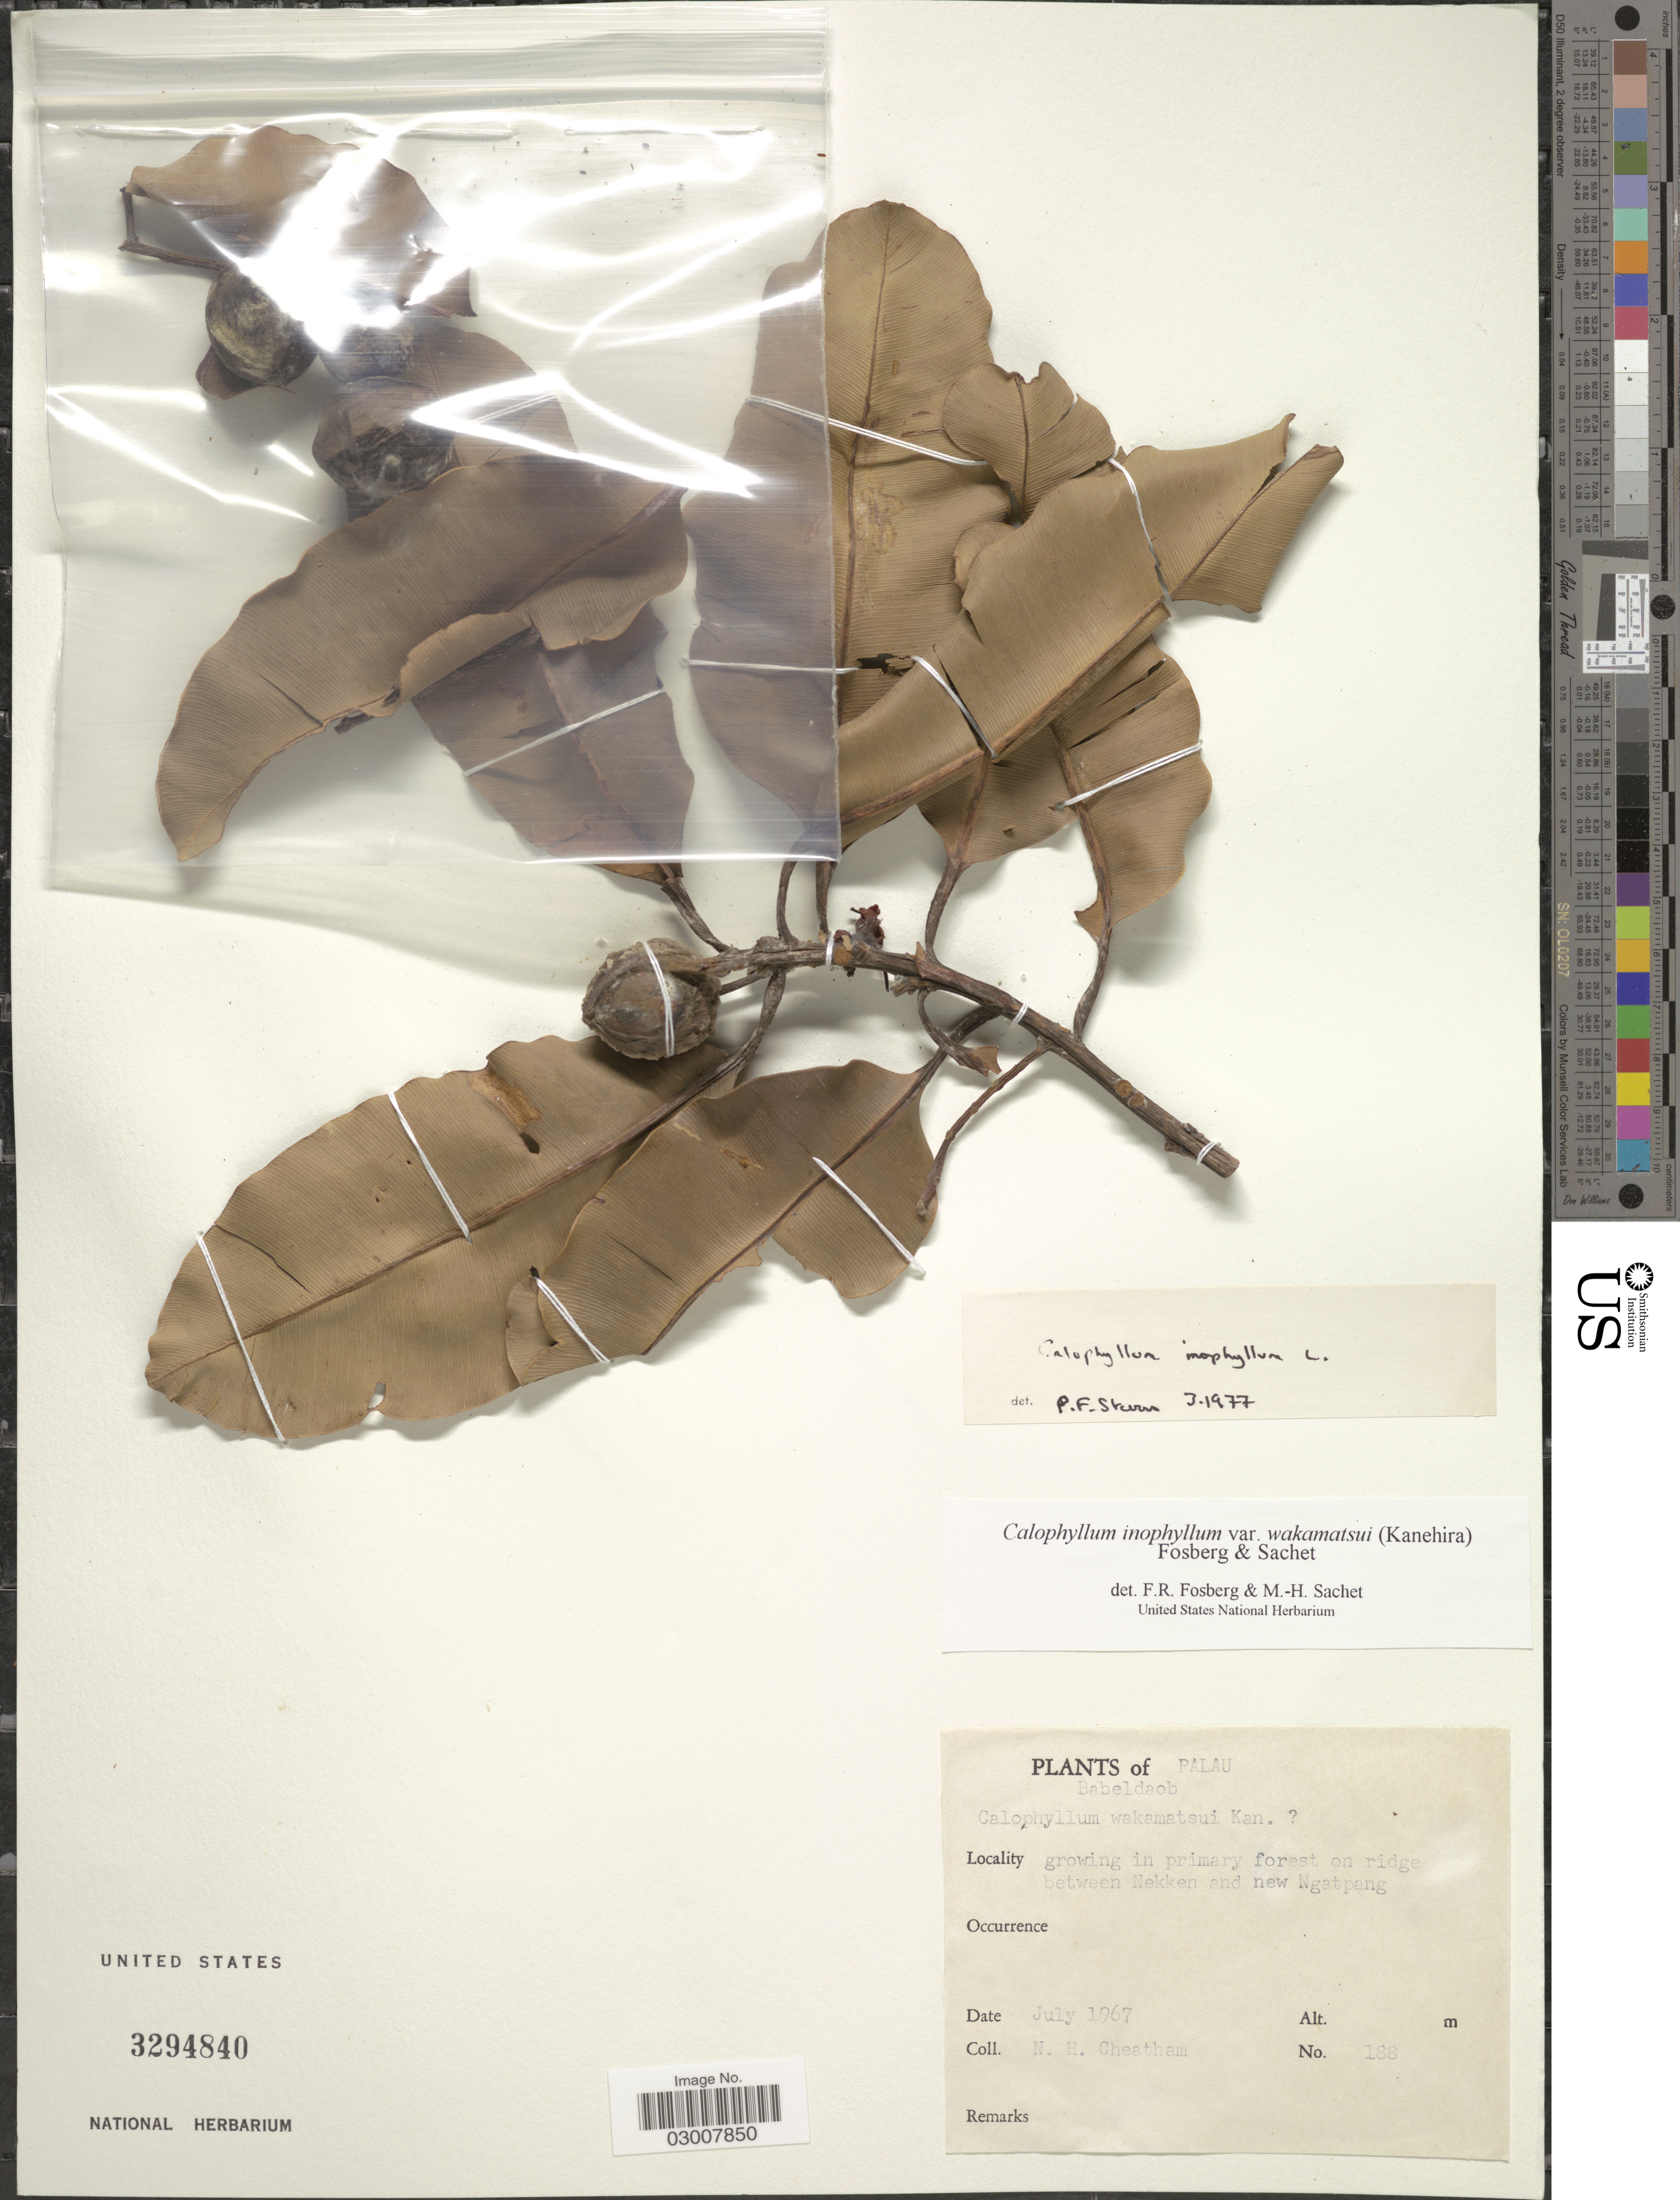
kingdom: Plantae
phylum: Tracheophyta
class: Magnoliopsida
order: Malpighiales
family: Calophyllaceae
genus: Calophyllum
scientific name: Calophyllum inophyllum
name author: L.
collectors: N. H. Cheatham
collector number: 188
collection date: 1967-07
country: Palau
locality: Palau, growing in primary forest on ridge between Nekken and new Ngatpang.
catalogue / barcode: US 3294840